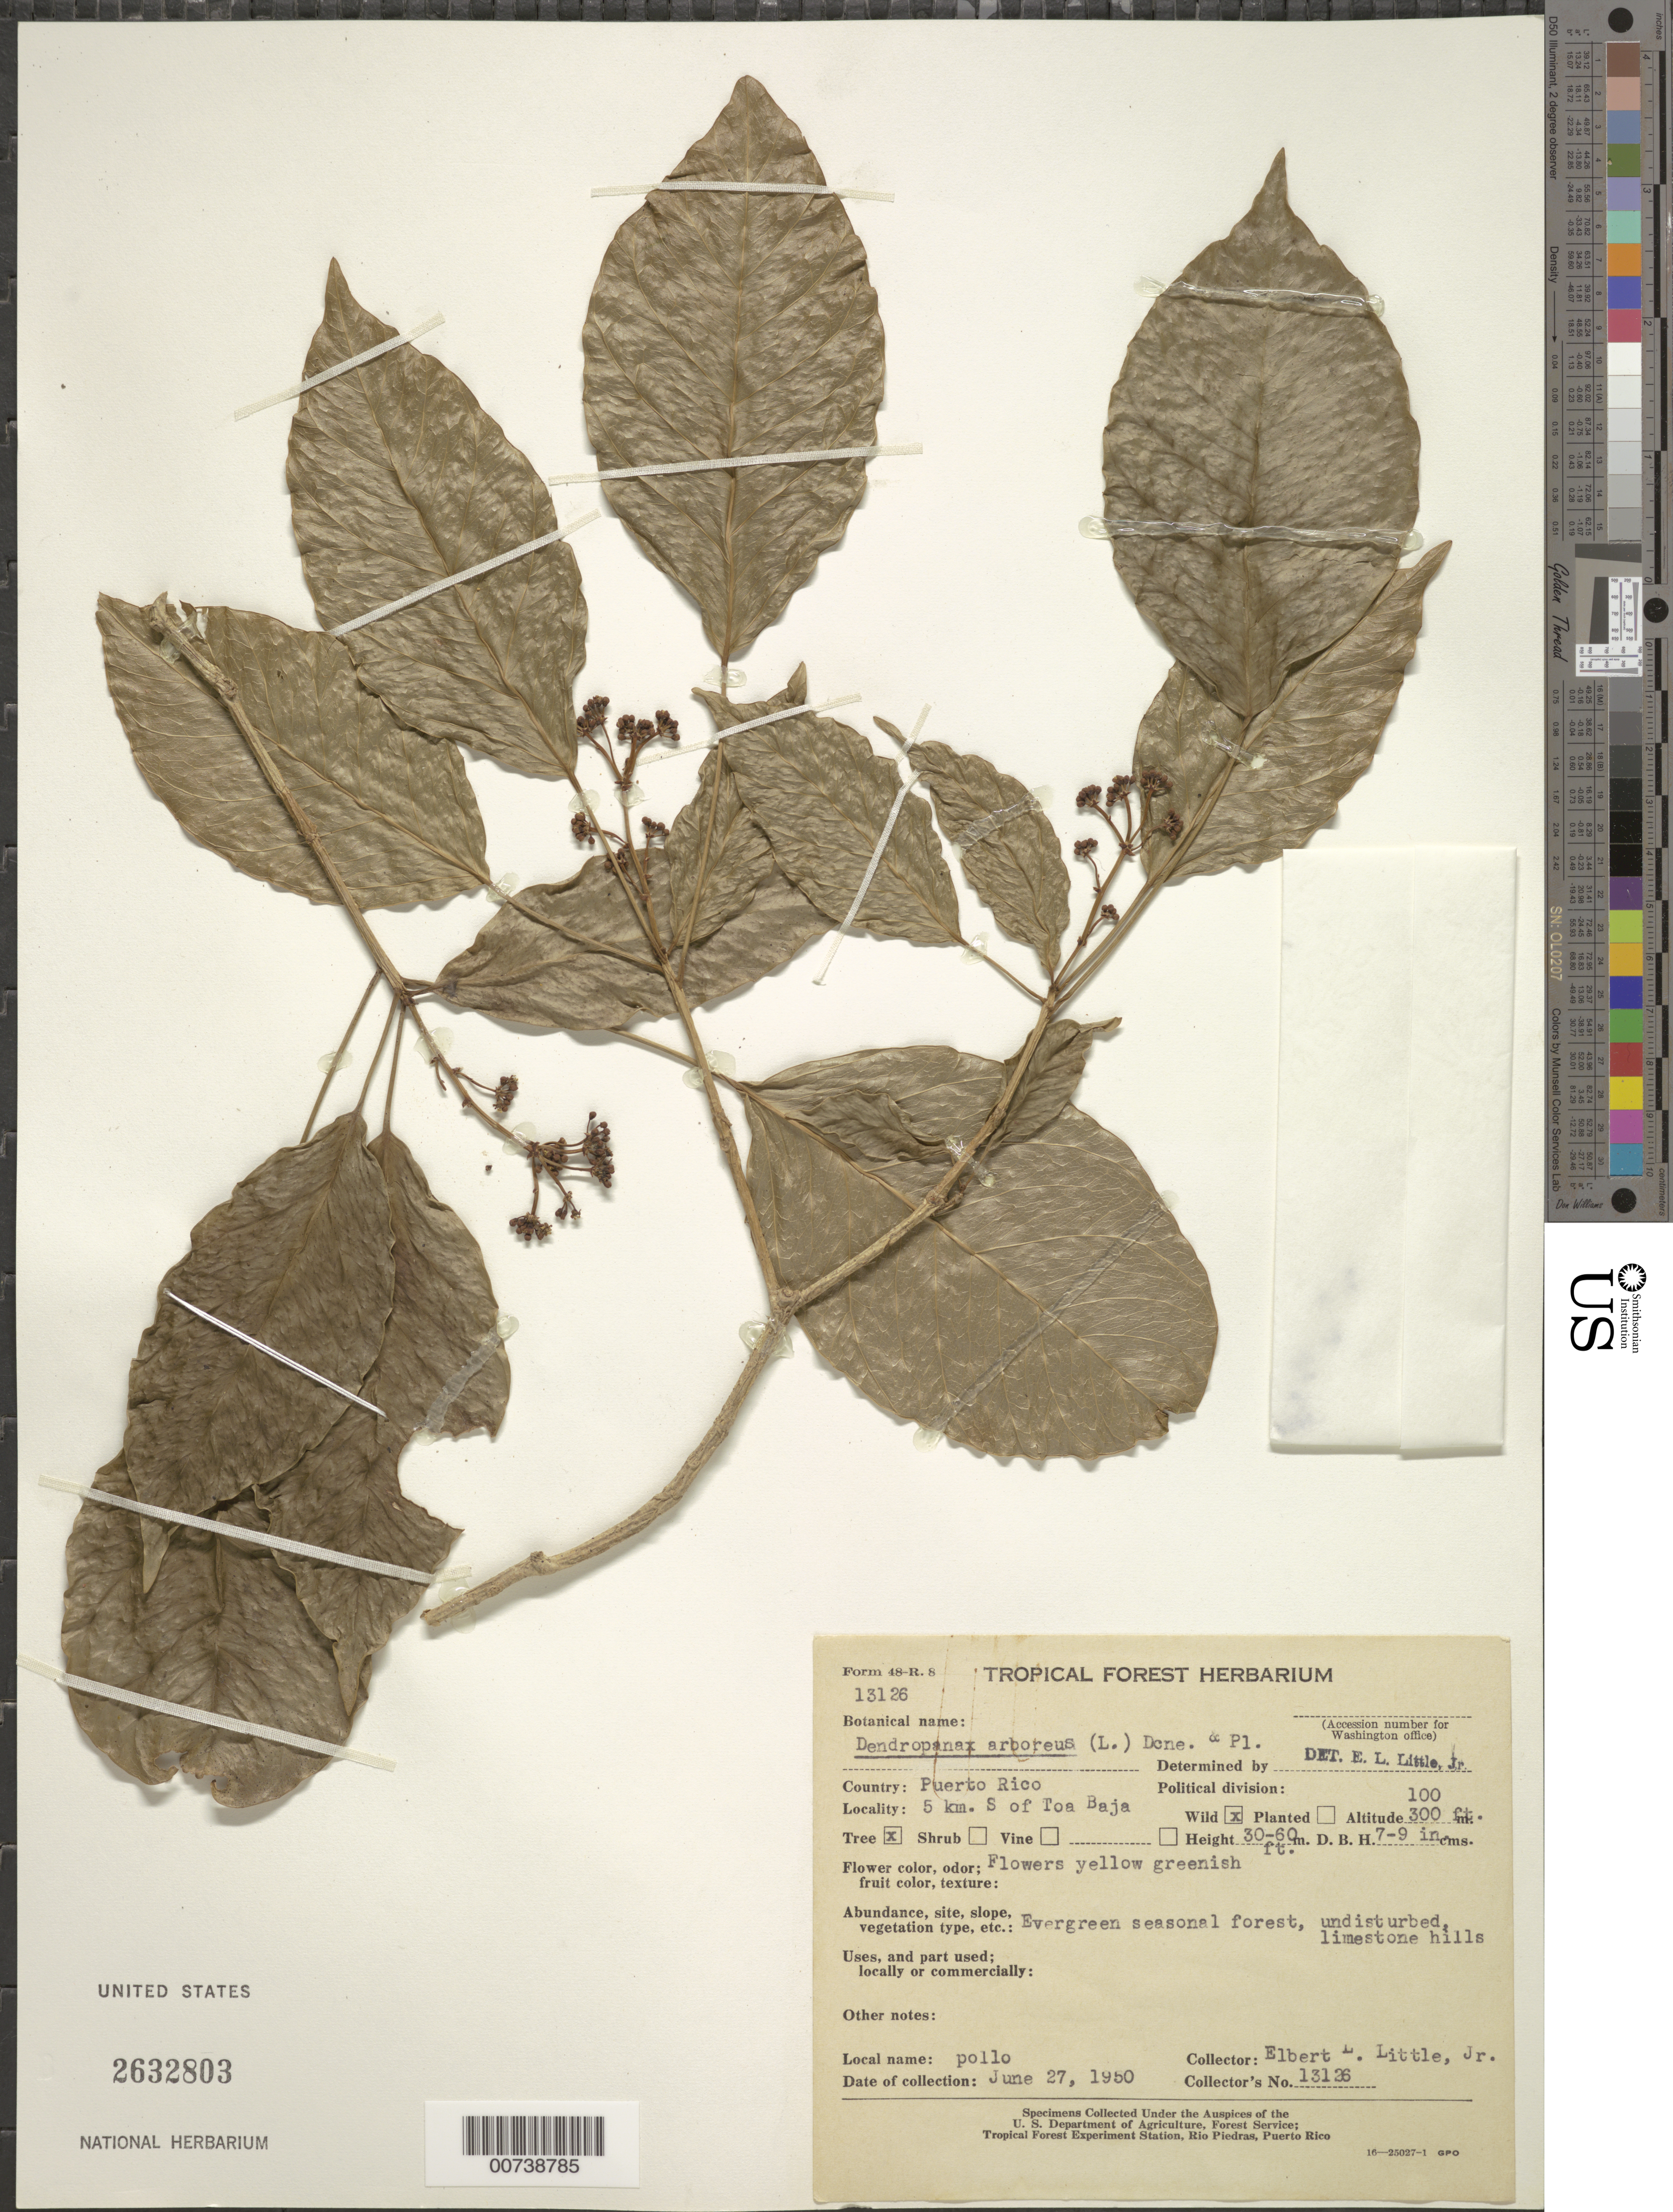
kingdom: Plantae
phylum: Tracheophyta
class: Magnoliopsida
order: Apiales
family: Araliaceae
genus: Dendropanax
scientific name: Dendropanax arboreus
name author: (L.) Decne. & Planch.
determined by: Little, Elbert L., Jr., (FSSR), United States Department of Agriculture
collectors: E. L. Little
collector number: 13126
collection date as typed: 27 Jun 1950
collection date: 1950-06-27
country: Puerto Rico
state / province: Toa Baja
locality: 5 km South of Toa Baja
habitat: Evergreen seasonal forest, undisturbed, limestone hills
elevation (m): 30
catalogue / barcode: US 2632803